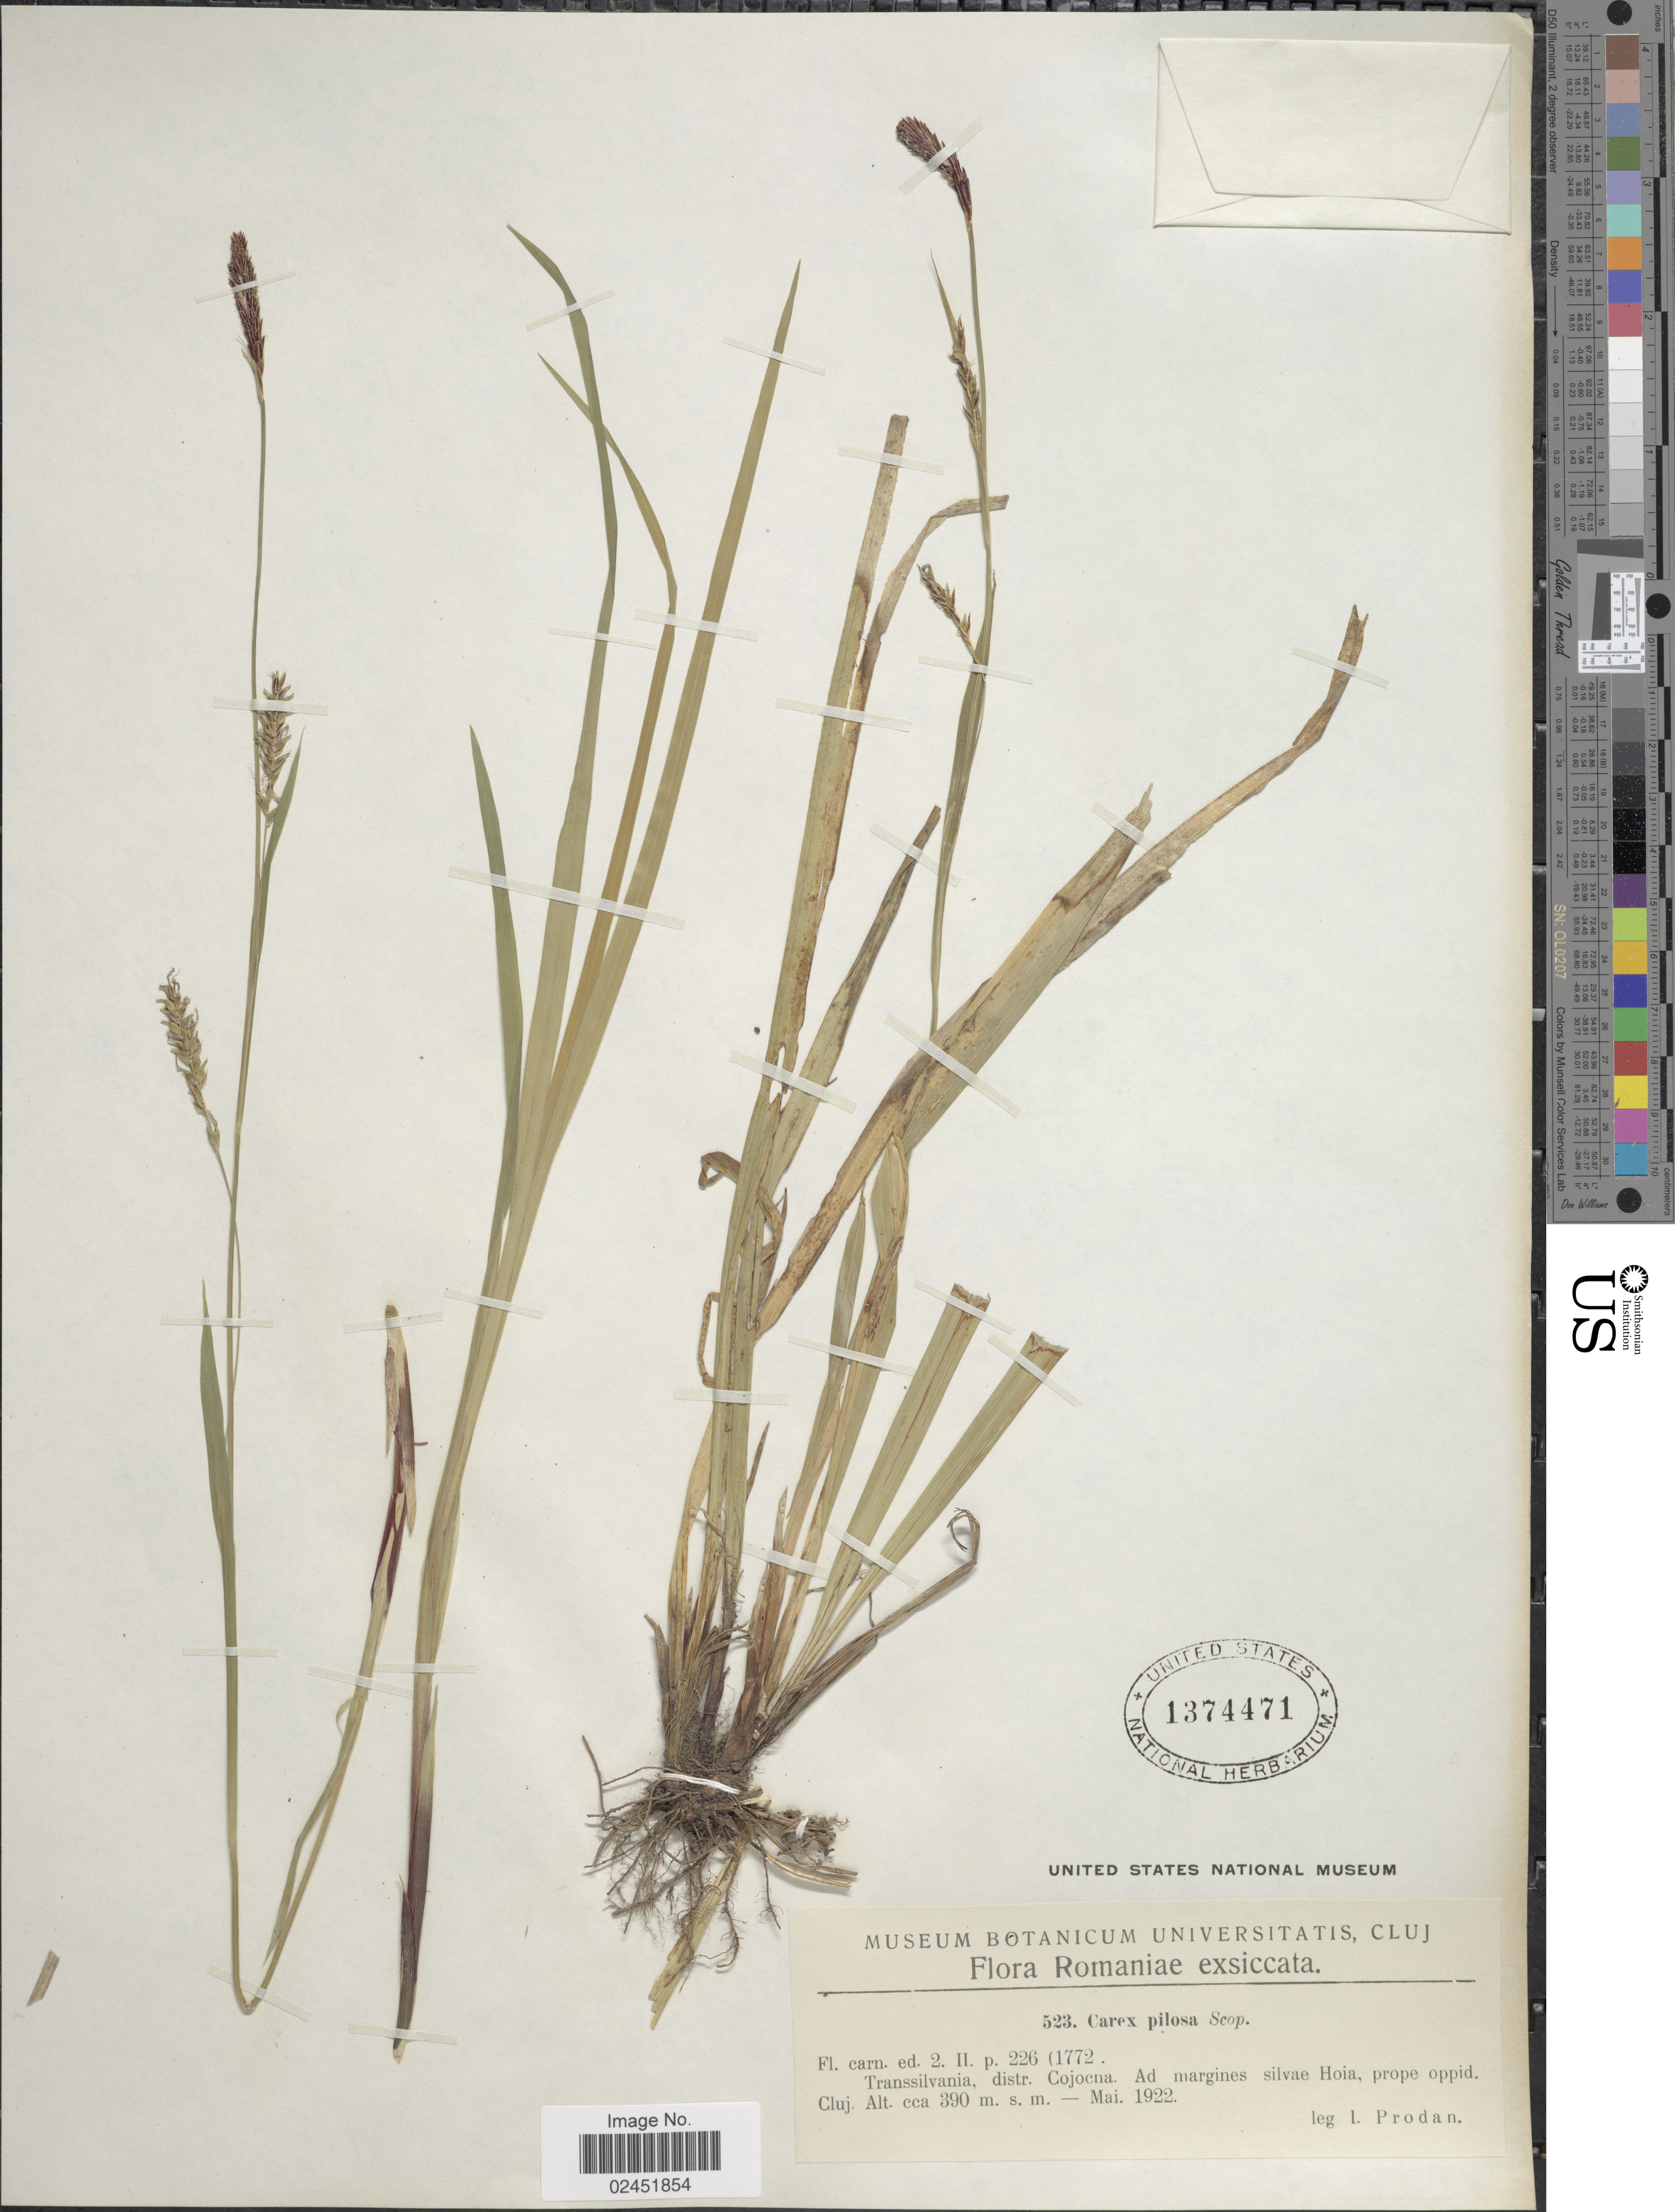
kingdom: Plantae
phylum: Tracheophyta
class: Liliopsida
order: Poales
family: Cyperaceae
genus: Carex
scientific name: Carex pilosa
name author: Scop.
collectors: I. Prodán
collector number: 523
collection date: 1922-05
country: Romania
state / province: Cluj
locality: Romaniae. Transsilvania, distr. Cojocna. Ad margines silvae Hoia, prope oppid. Cluj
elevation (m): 390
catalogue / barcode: US 1374471